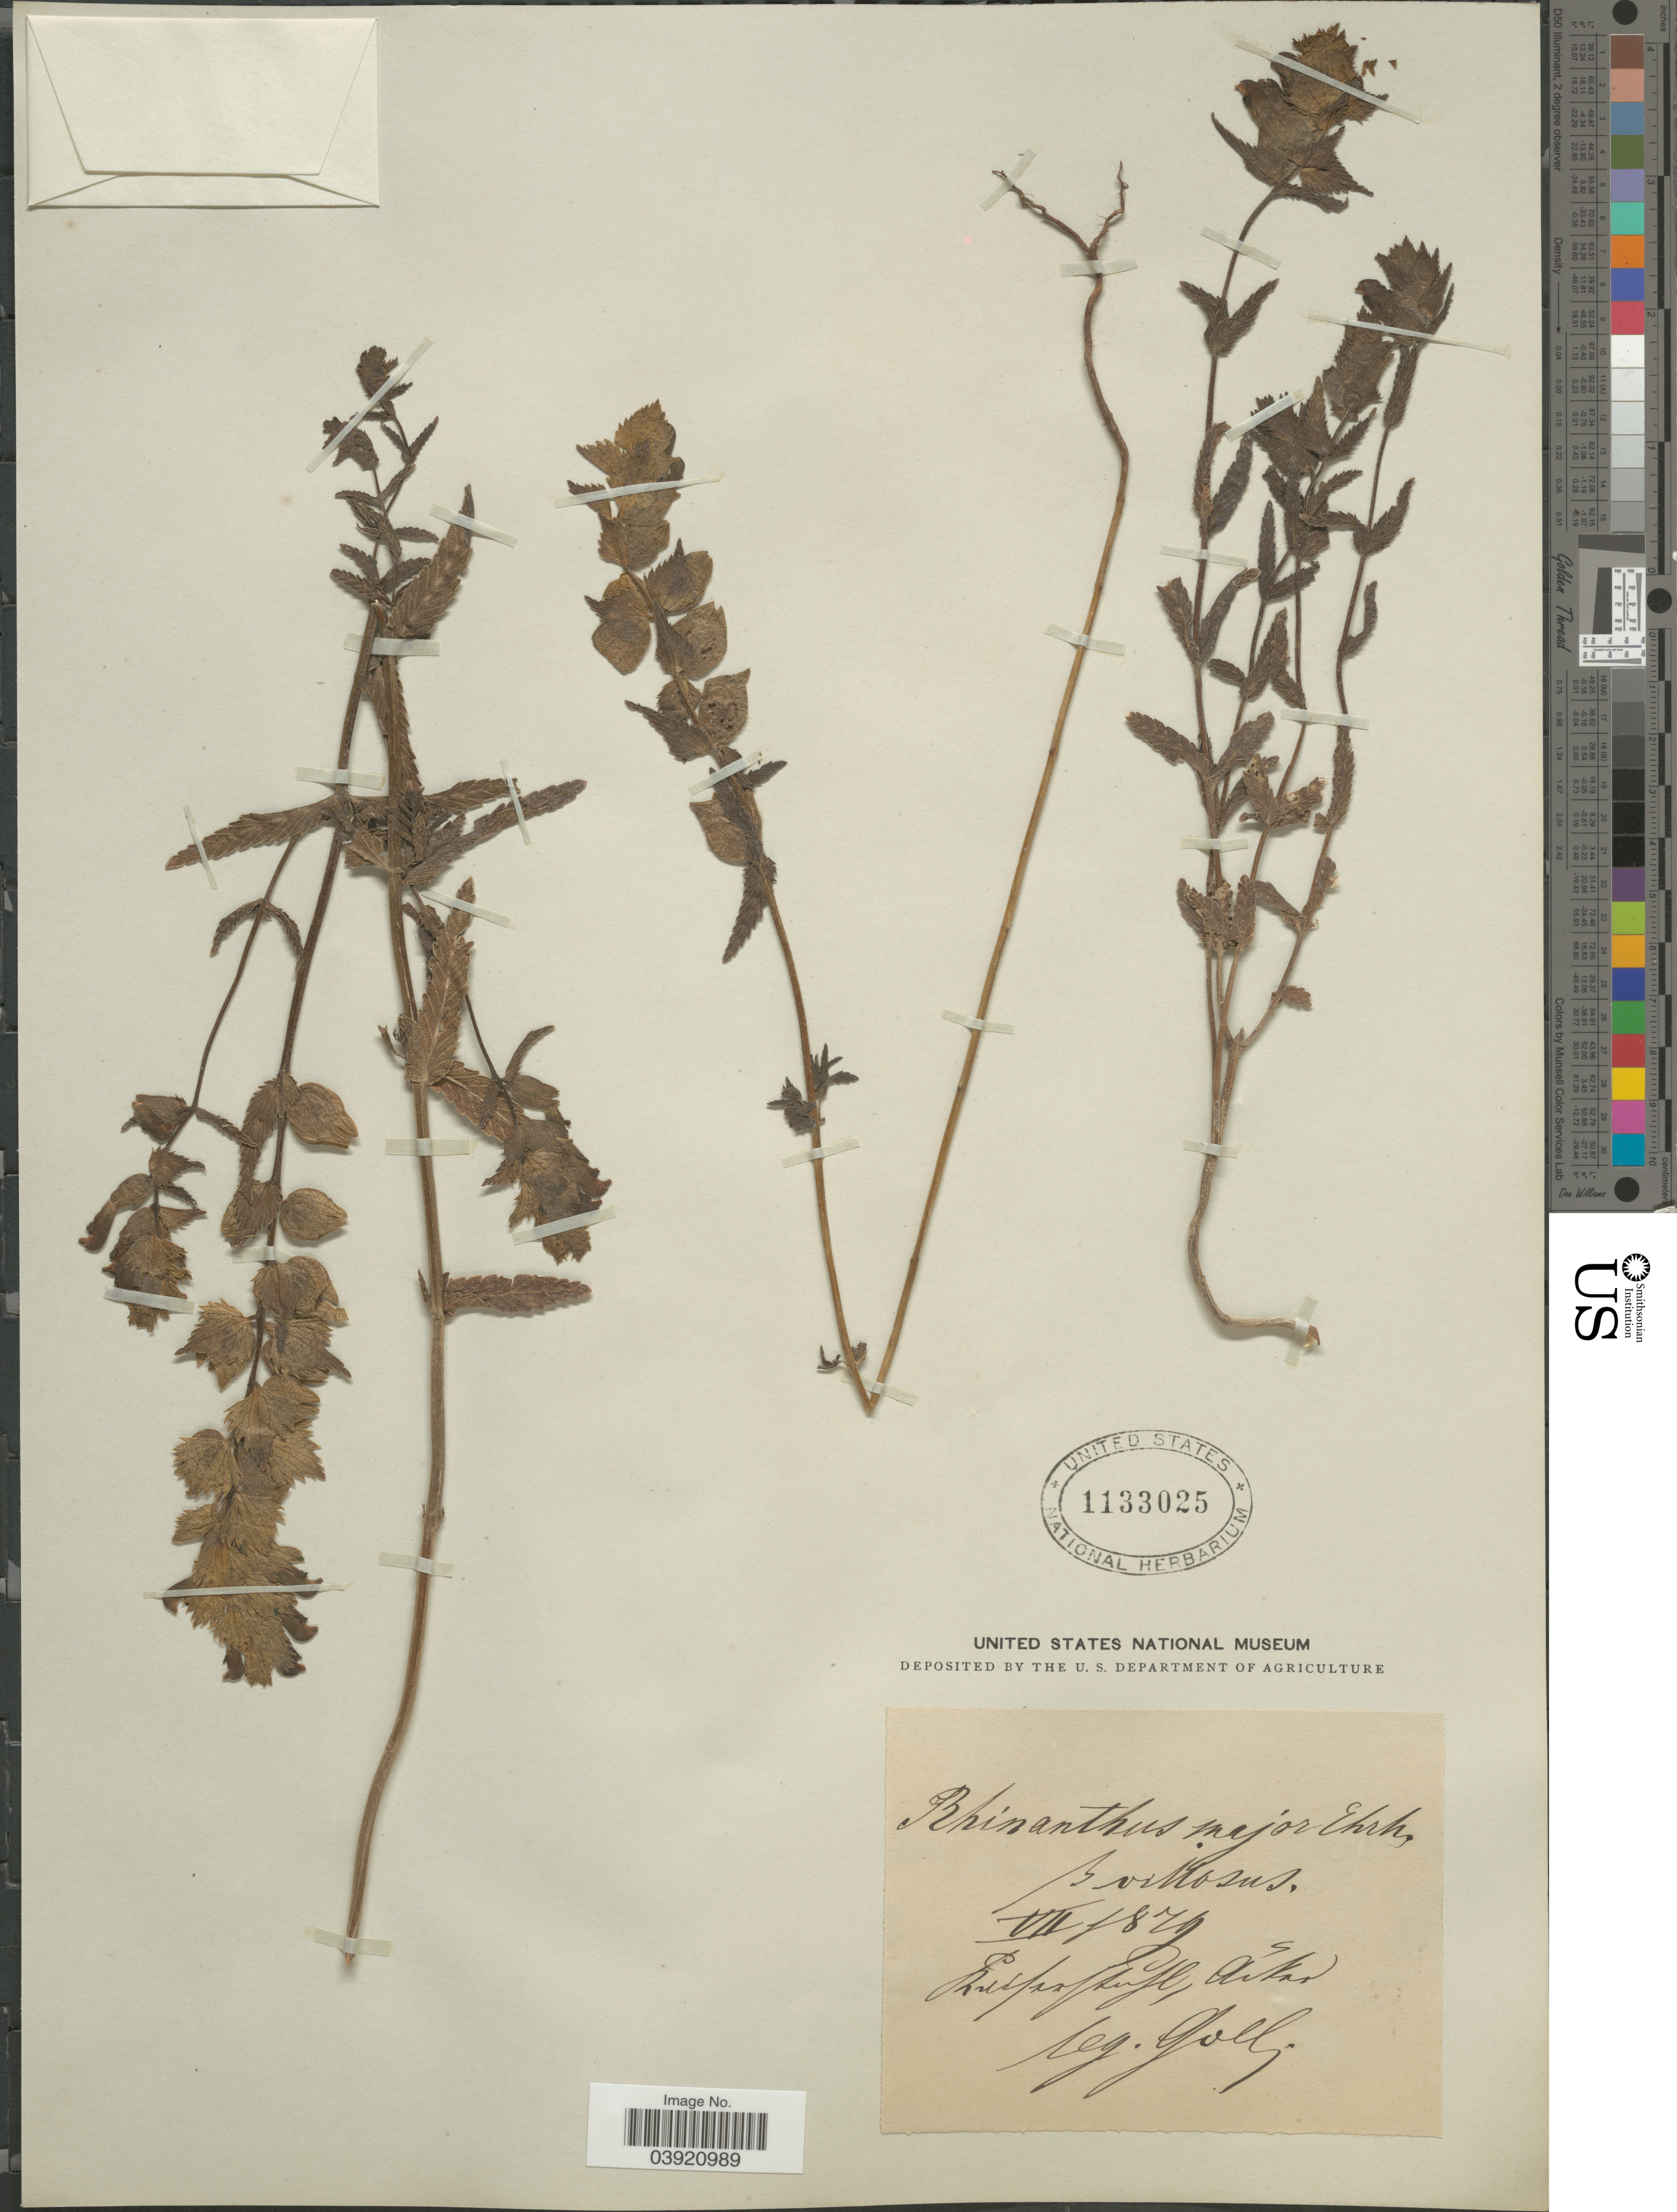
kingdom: Plantae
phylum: Tracheophyta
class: Magnoliopsida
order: Lamiales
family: Orobanchaceae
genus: Rhinanthus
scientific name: Rhinanthus major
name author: L.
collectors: -. Goll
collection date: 1879-07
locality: [illegible text].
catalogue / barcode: US 1133025